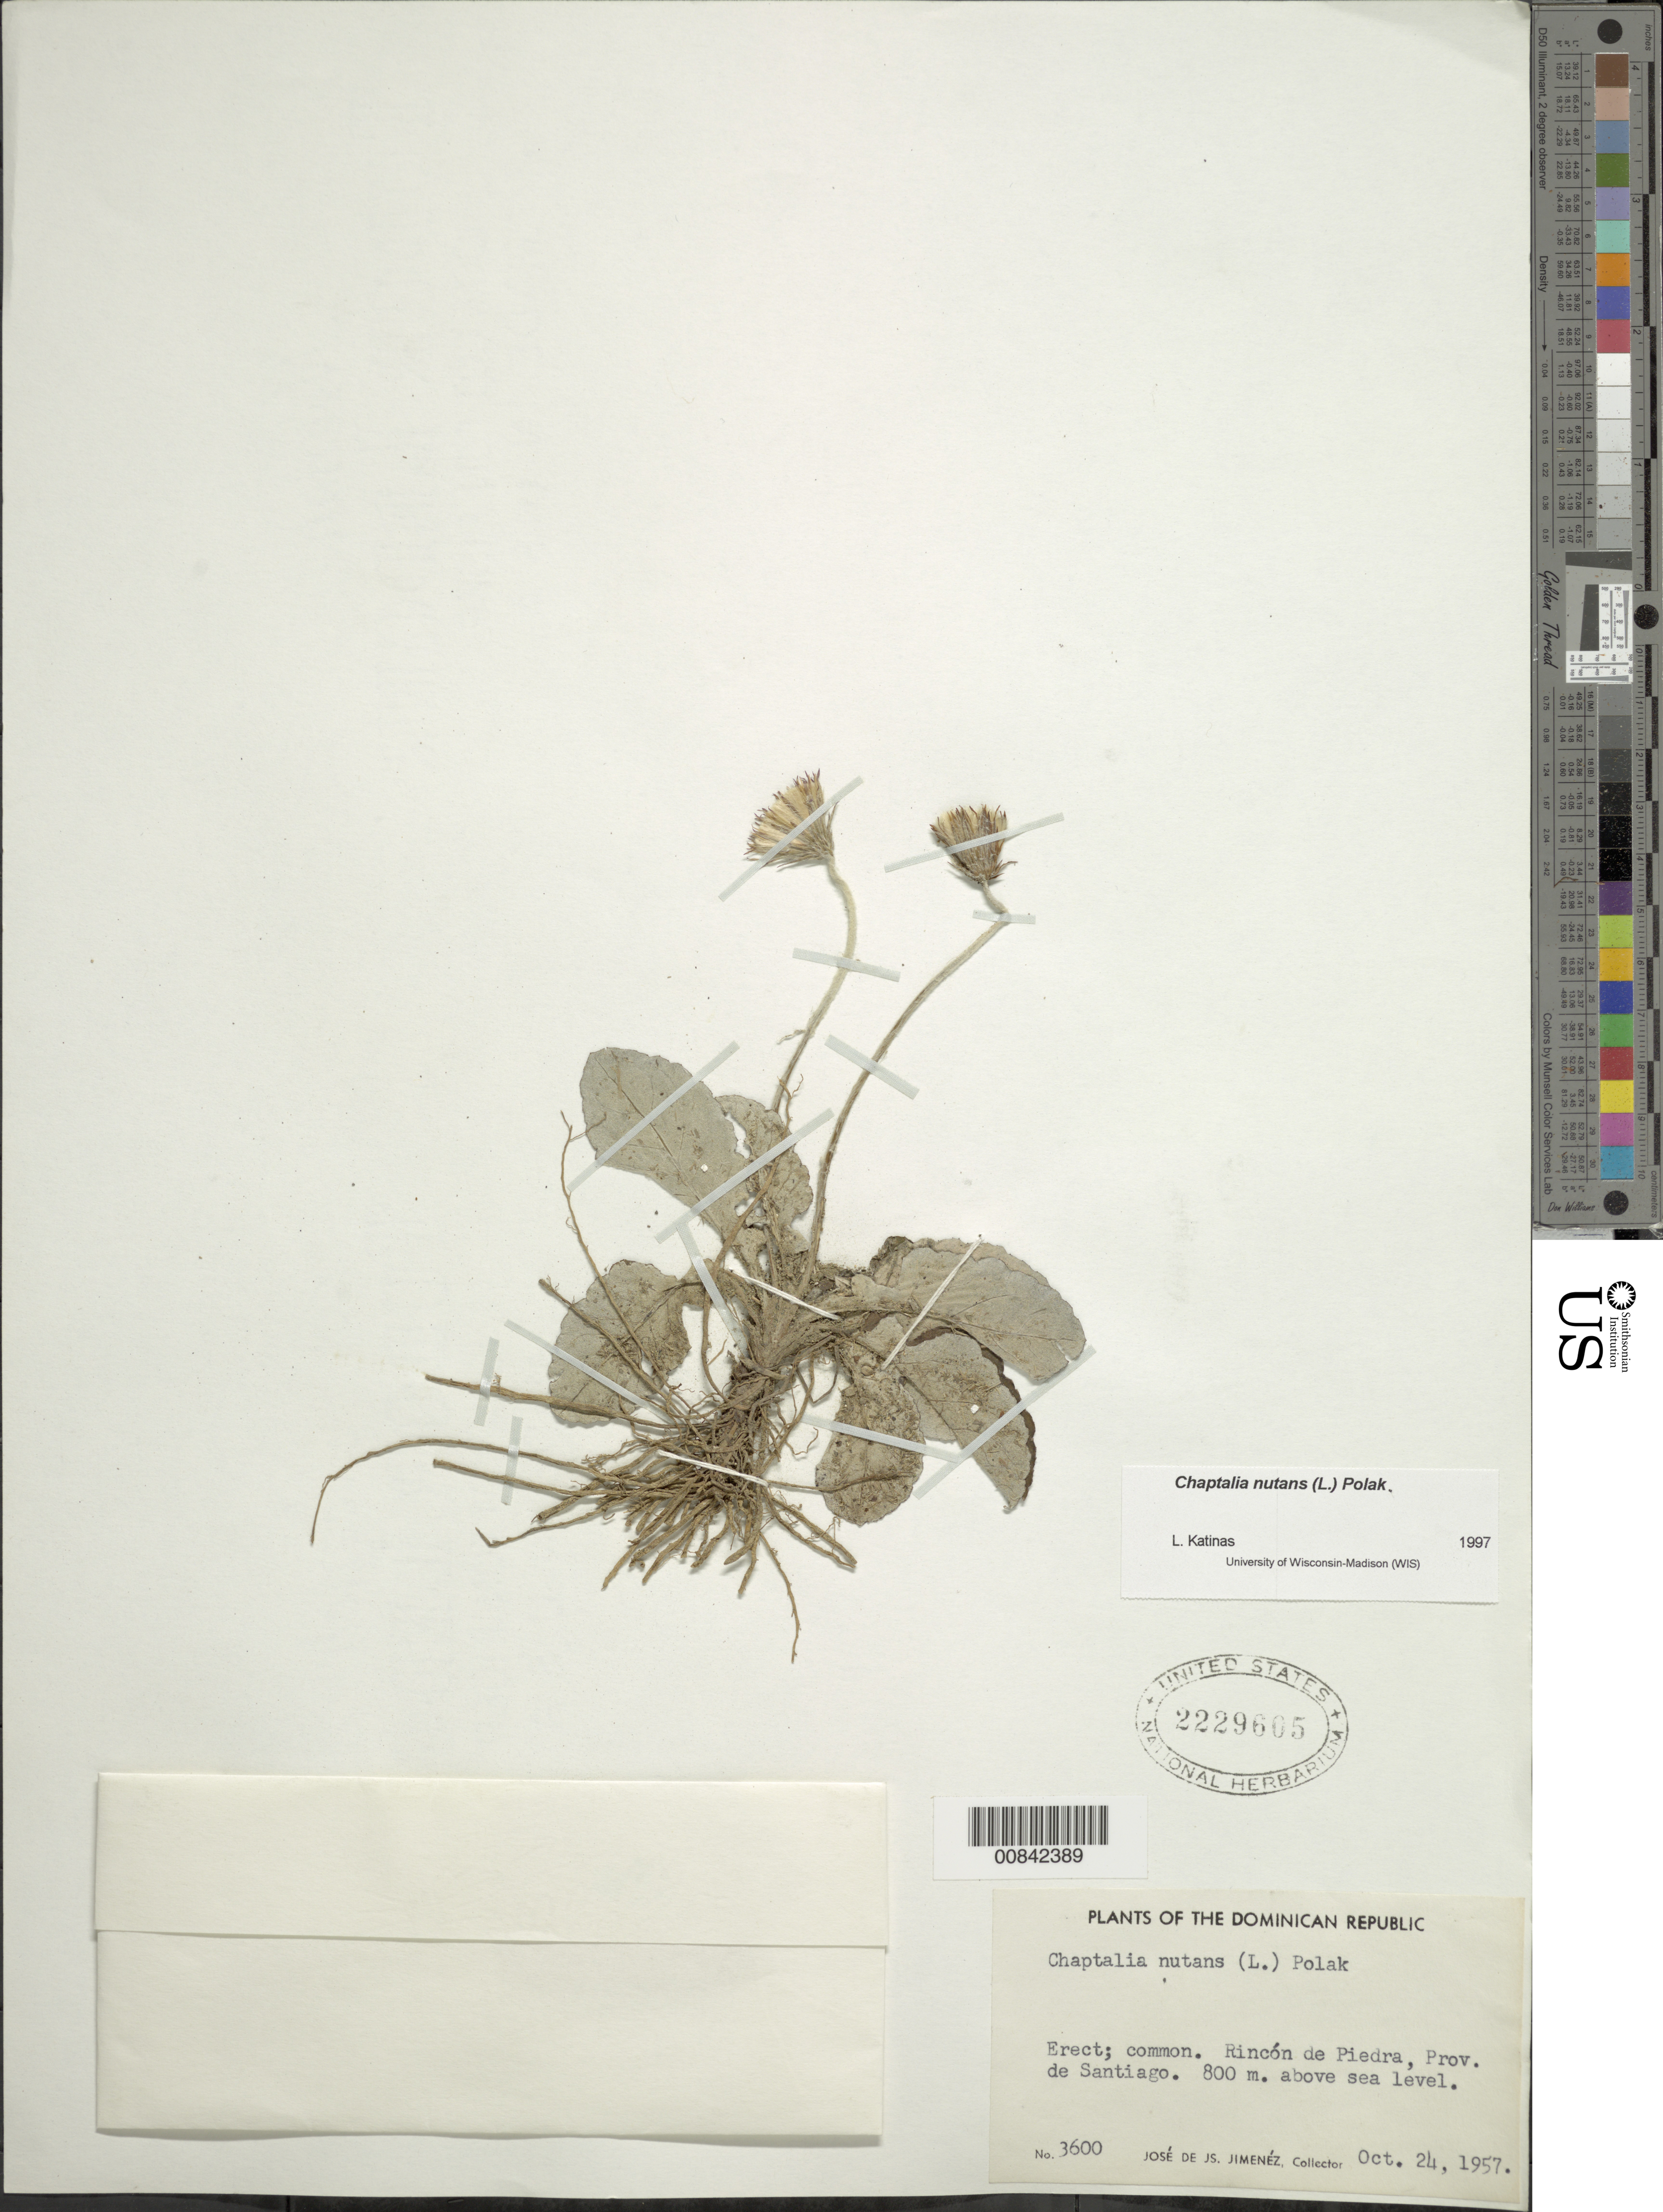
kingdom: Plantae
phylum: Tracheophyta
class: Magnoliopsida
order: Asterales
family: Asteraceae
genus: Chaptalia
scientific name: Chaptalia nutans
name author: (L.) Pol.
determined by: Katinas, L.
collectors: J. J. Jiménez Almonte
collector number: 3600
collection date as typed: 24 Oct 1957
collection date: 1957-10-24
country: Dominican Republic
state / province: Santiago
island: Hispaniola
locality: Rincón de Piedra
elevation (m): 800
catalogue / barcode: US 2229605